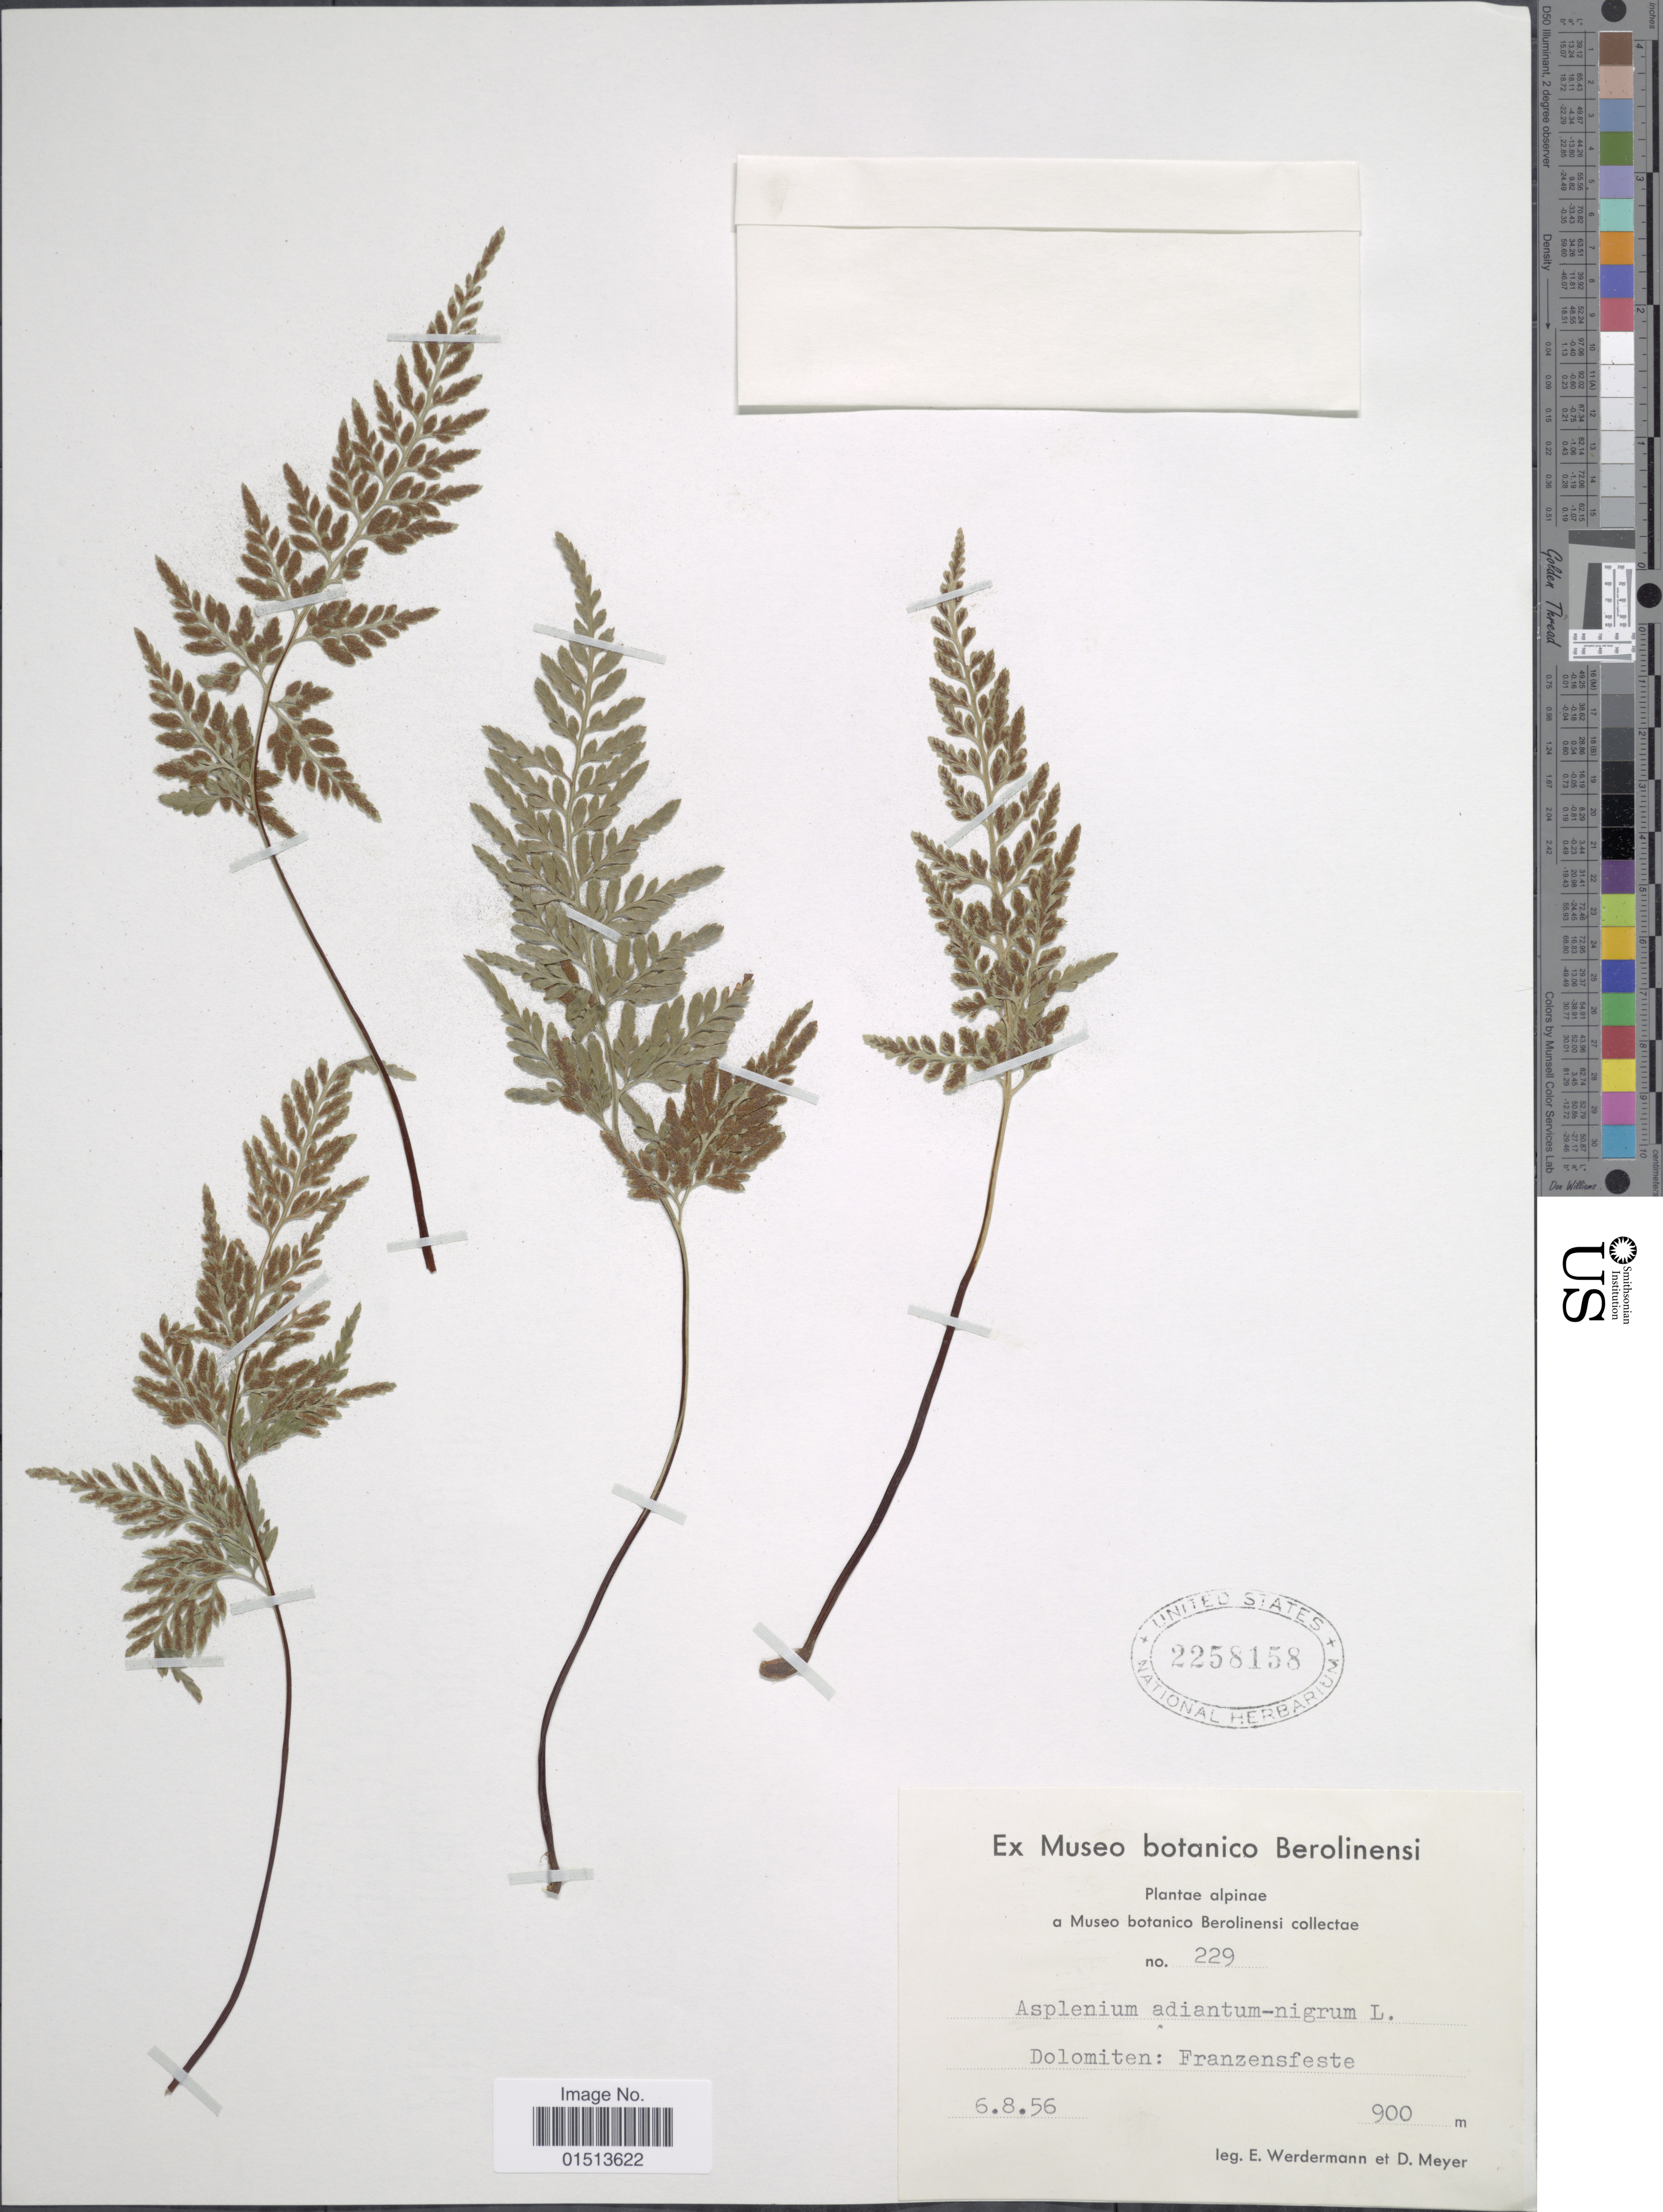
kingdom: Plantae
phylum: Tracheophyta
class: Polypodiopsida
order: Polypodiales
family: Aspleniaceae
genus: Asplenium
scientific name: Asplenium adiantum-nigrum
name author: L.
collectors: E. Werdermann & D. E. Meyer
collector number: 229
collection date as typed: Transcribed d/m/y: 6/8/56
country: Italy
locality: Dolomiten: Franzensfeste.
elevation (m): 900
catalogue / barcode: US 2258158